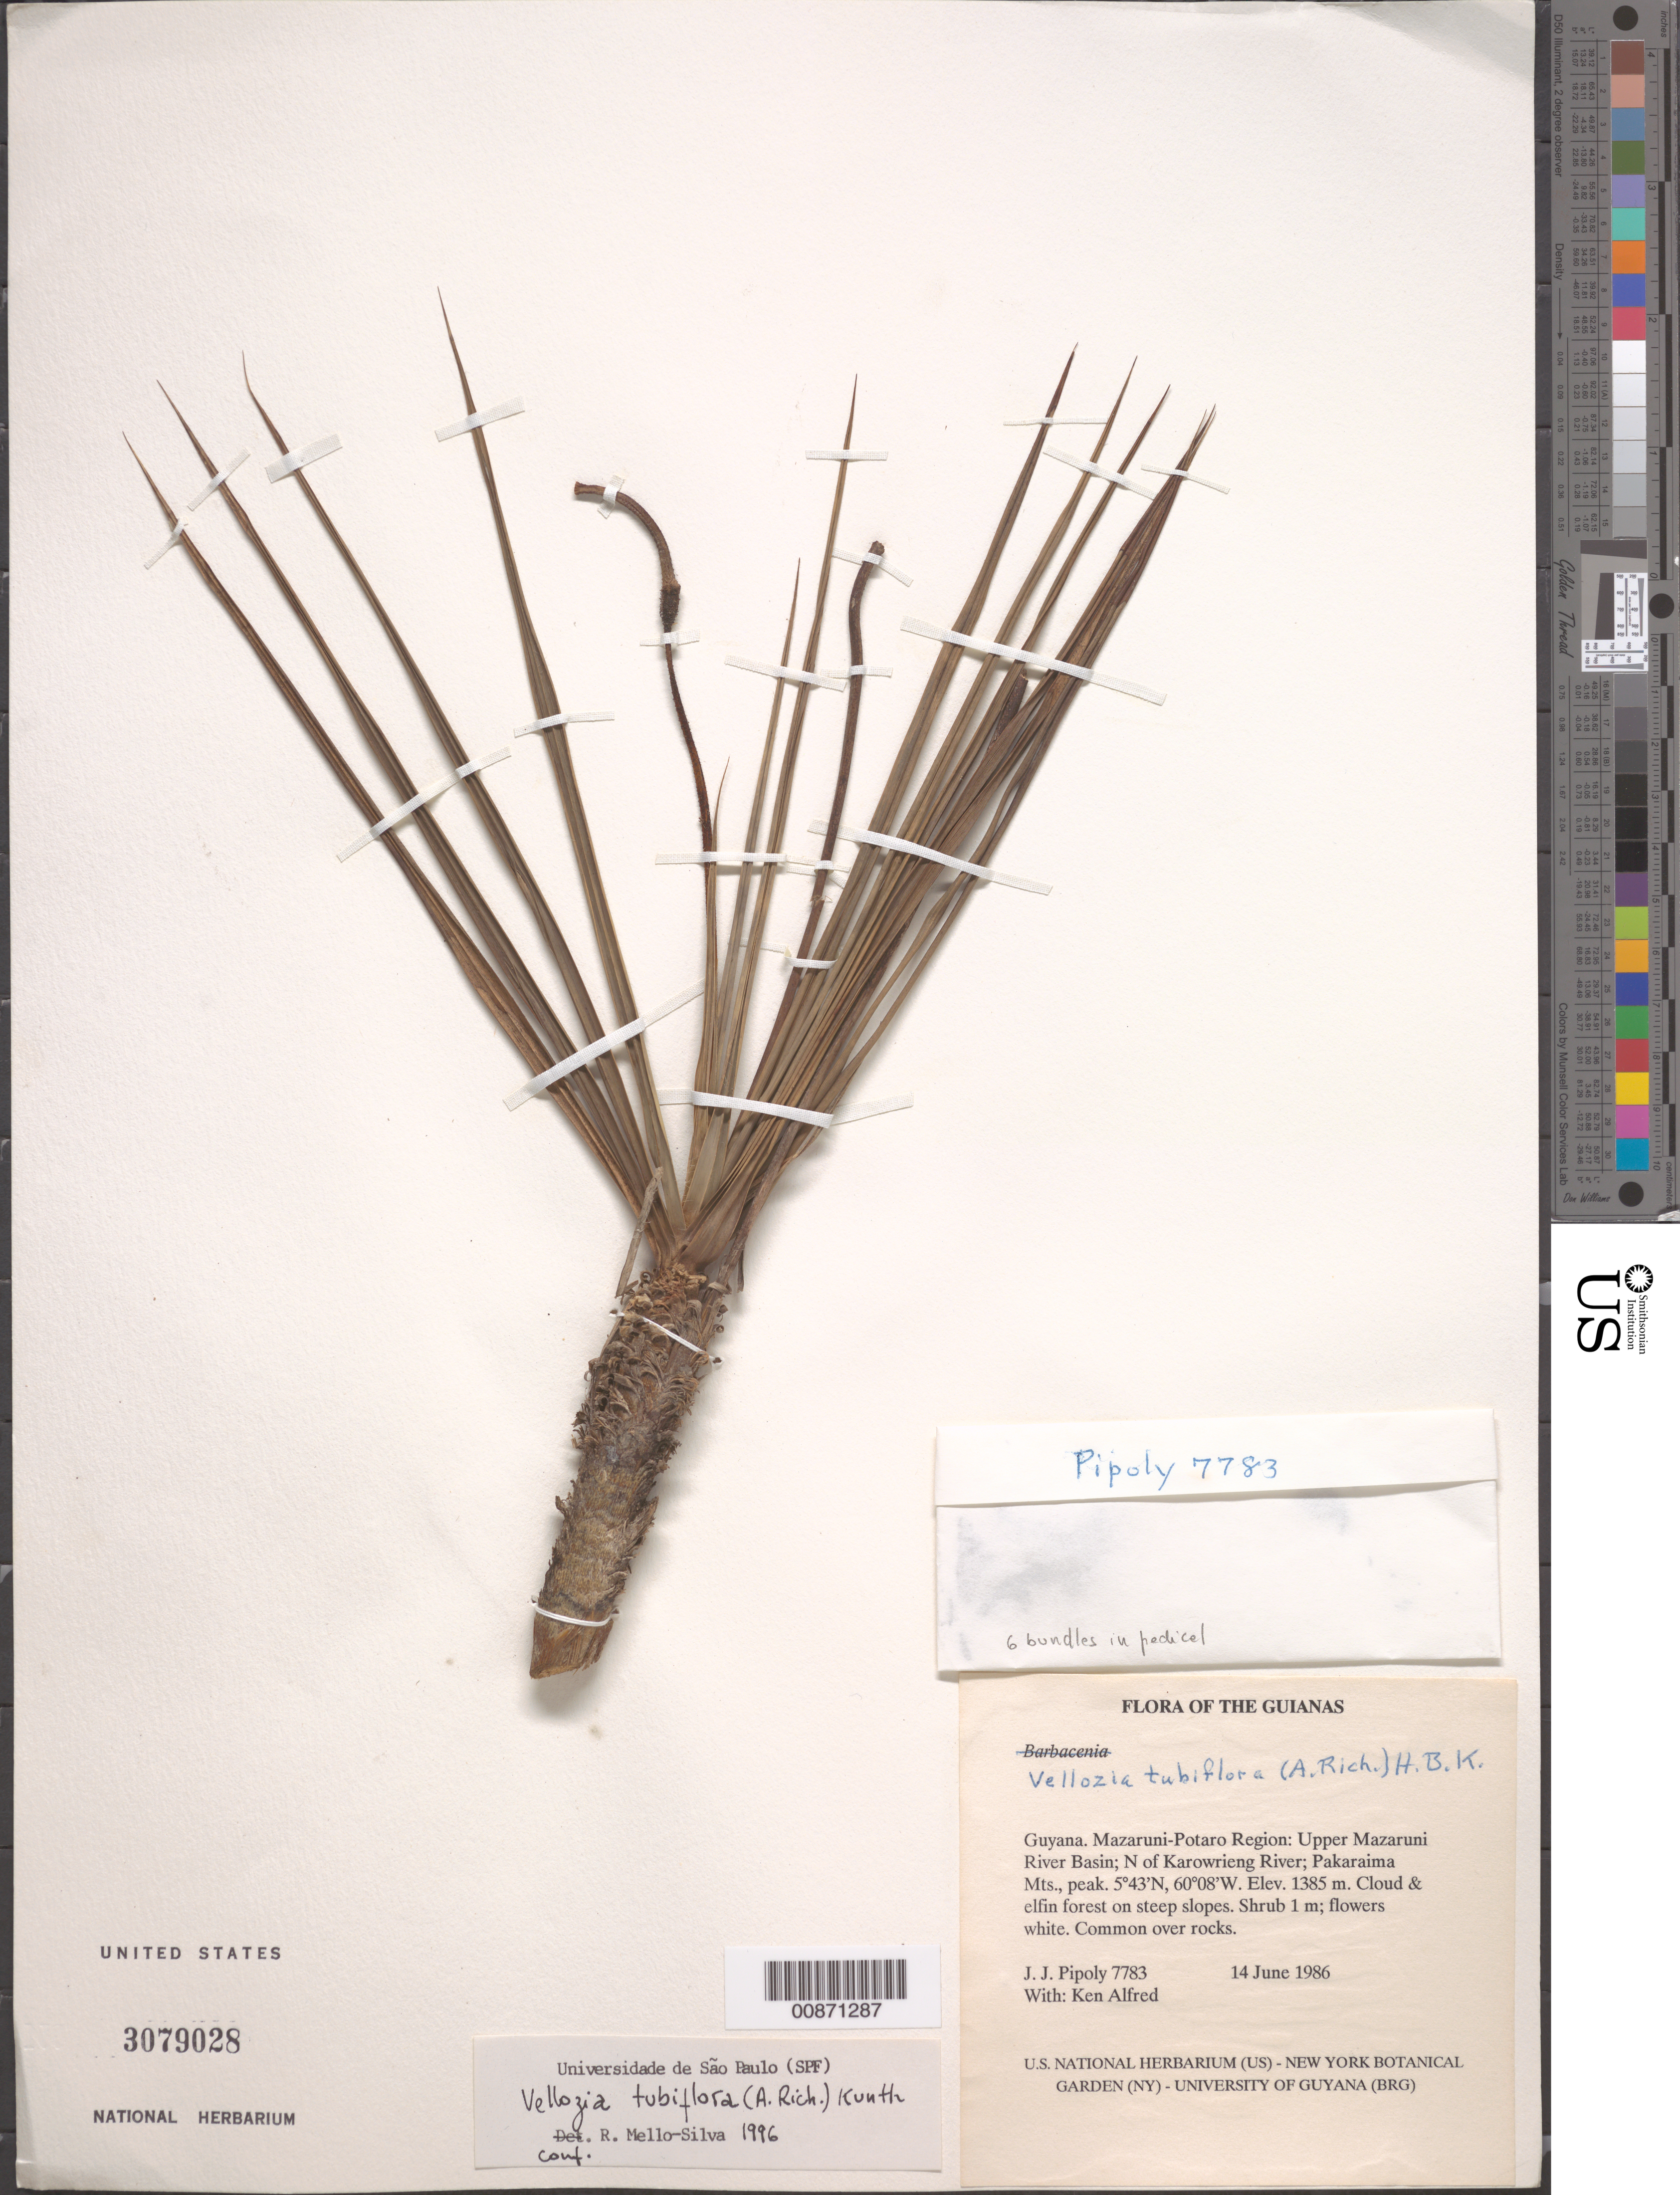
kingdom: Plantae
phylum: Tracheophyta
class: Liliopsida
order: Pandanales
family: Velloziaceae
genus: Vellozia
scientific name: Vellozia tubiflora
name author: (A. Rich.) Kunth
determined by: Smith, Lyman B., (US), NMNH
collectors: J. J. Pipoly & K. Alfred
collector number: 7783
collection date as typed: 15 June 1986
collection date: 1986-06-15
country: Guyana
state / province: Cuyuni-Mazaruni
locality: Pakaraima Mts., headwaters of the Karowrieng River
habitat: Savanna on talus slope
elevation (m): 712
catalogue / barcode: US 3079028